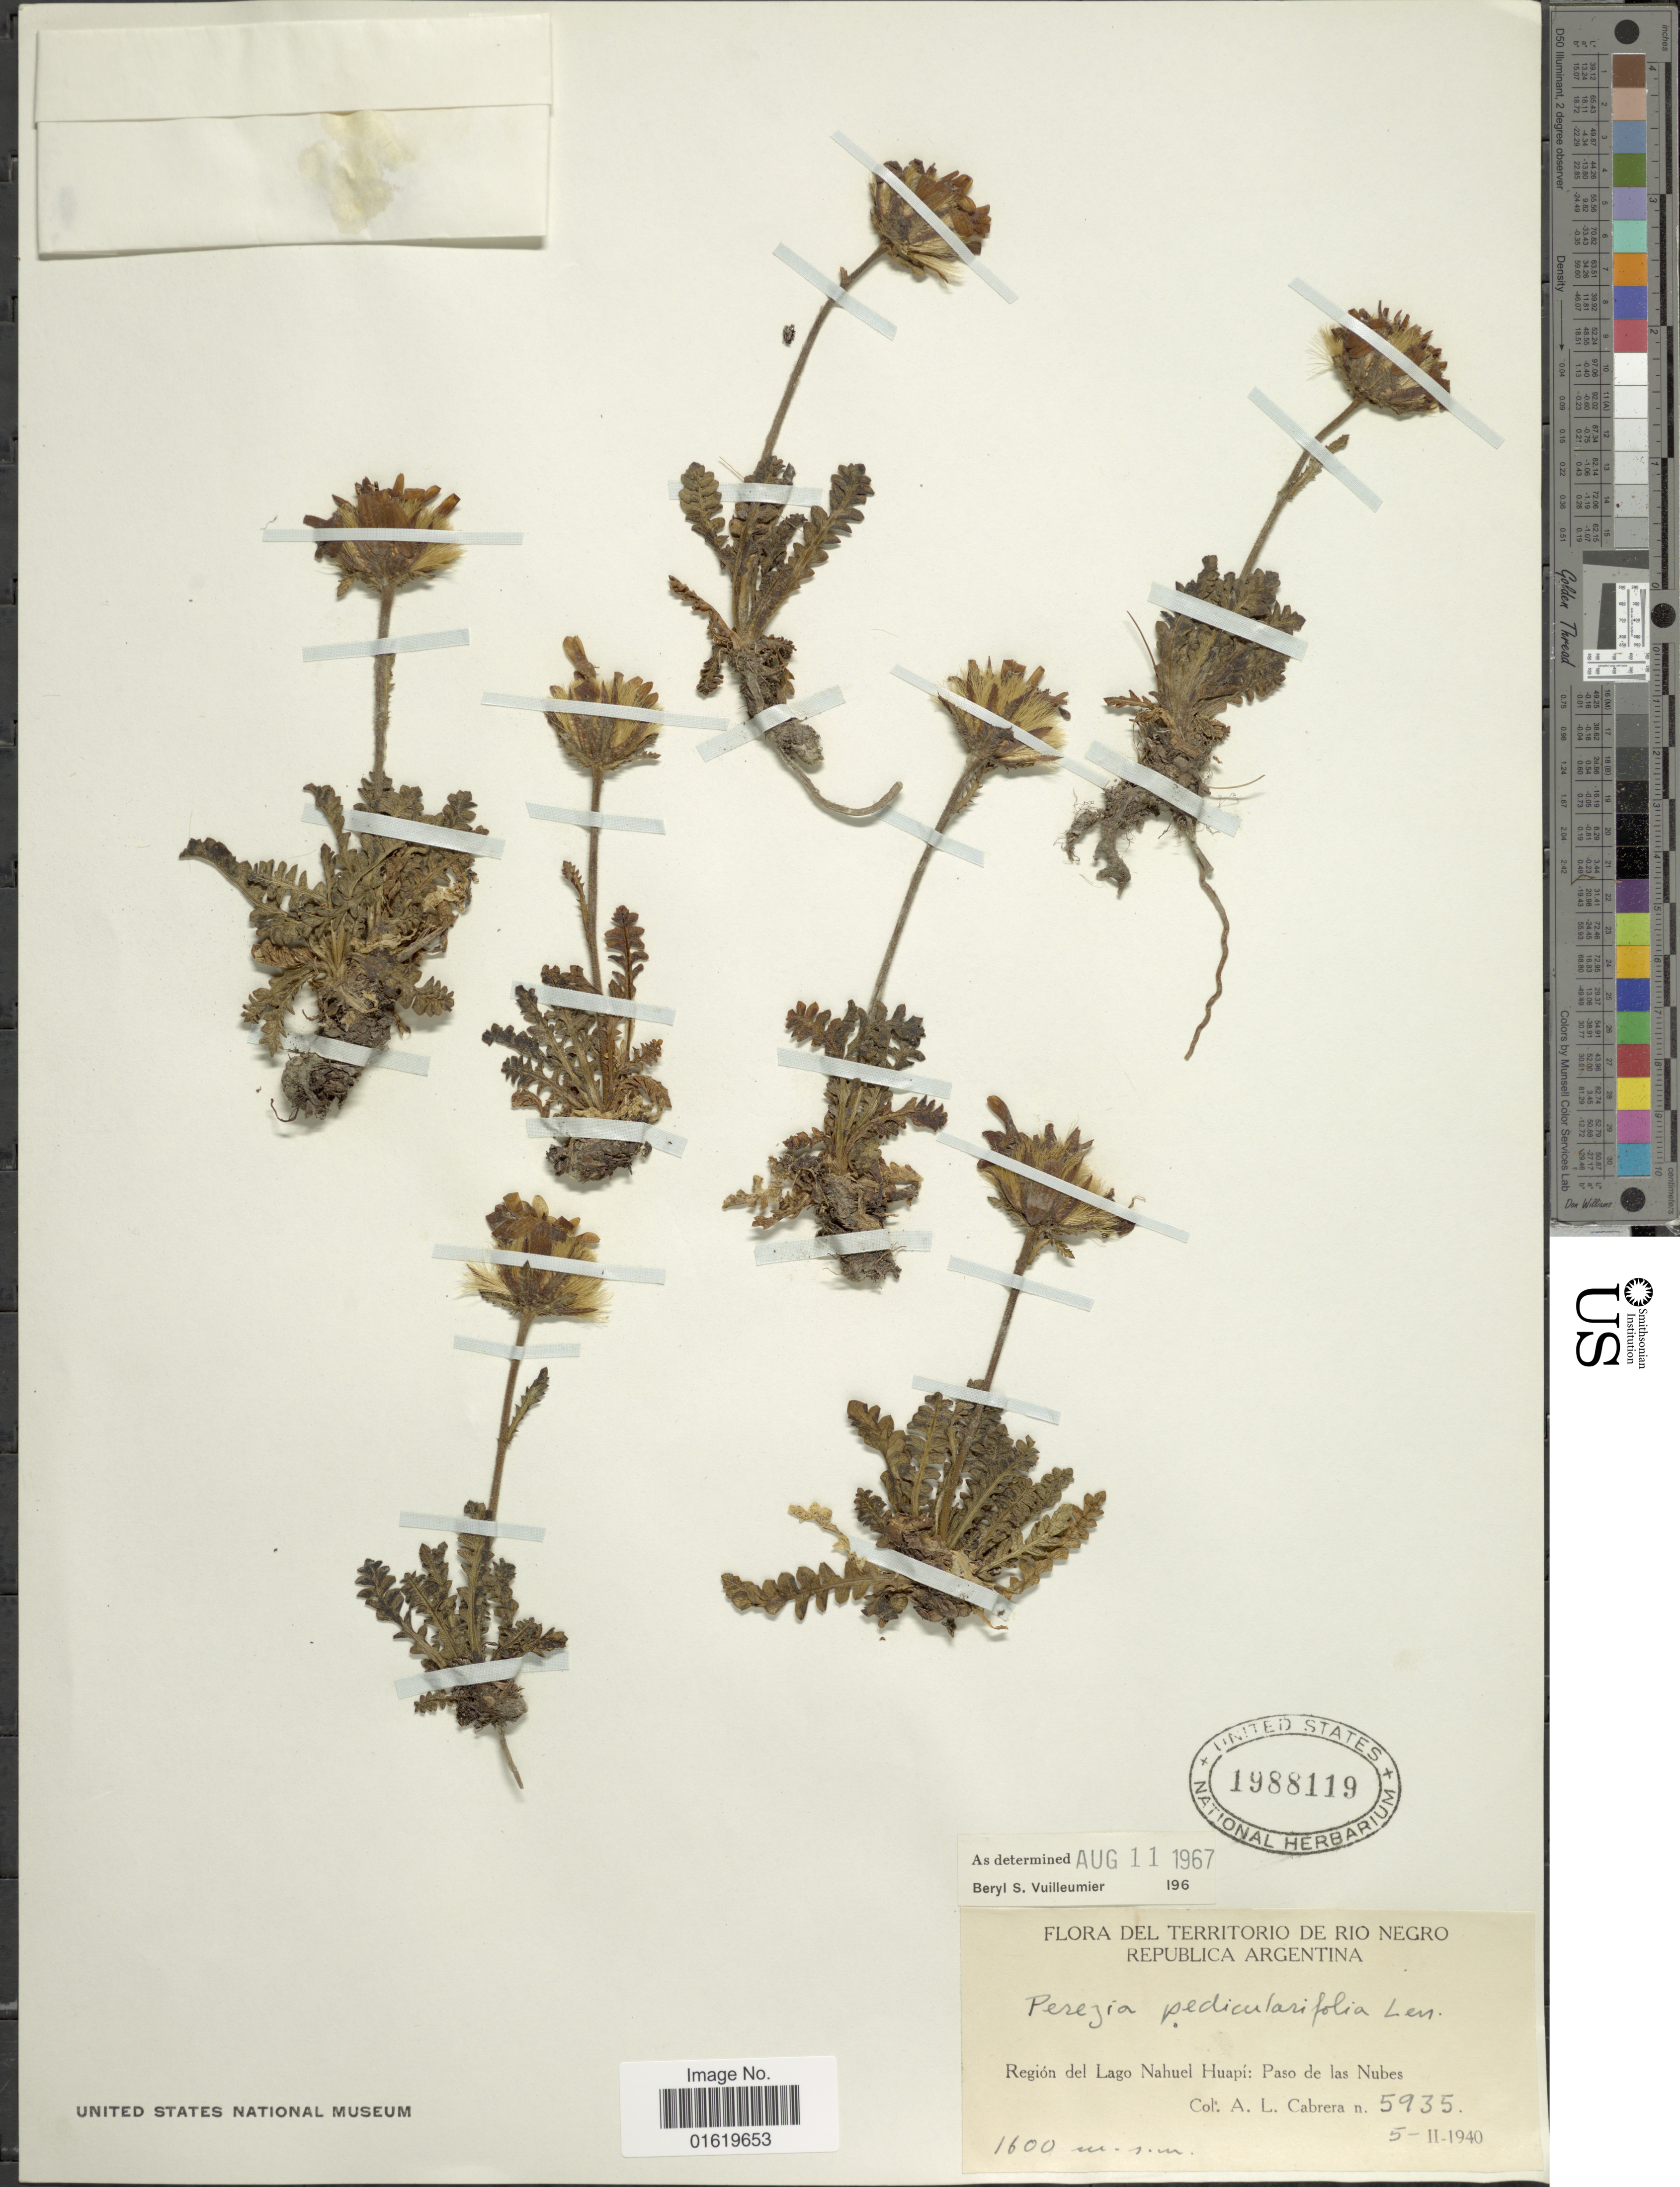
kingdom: Plantae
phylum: Tracheophyta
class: Magnoliopsida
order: Asterales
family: Asteraceae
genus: Perezia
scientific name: Perezia pedicularidifolia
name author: Less.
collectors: A. L. Cabrera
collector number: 5935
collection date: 1940-02-05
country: Argentina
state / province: Rio Negro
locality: Del Territorio de Rio Negro. Republica Argentina. Región del Lago Nahuel Huapí: Paso de las Nubes.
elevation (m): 1600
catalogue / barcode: US 1988119